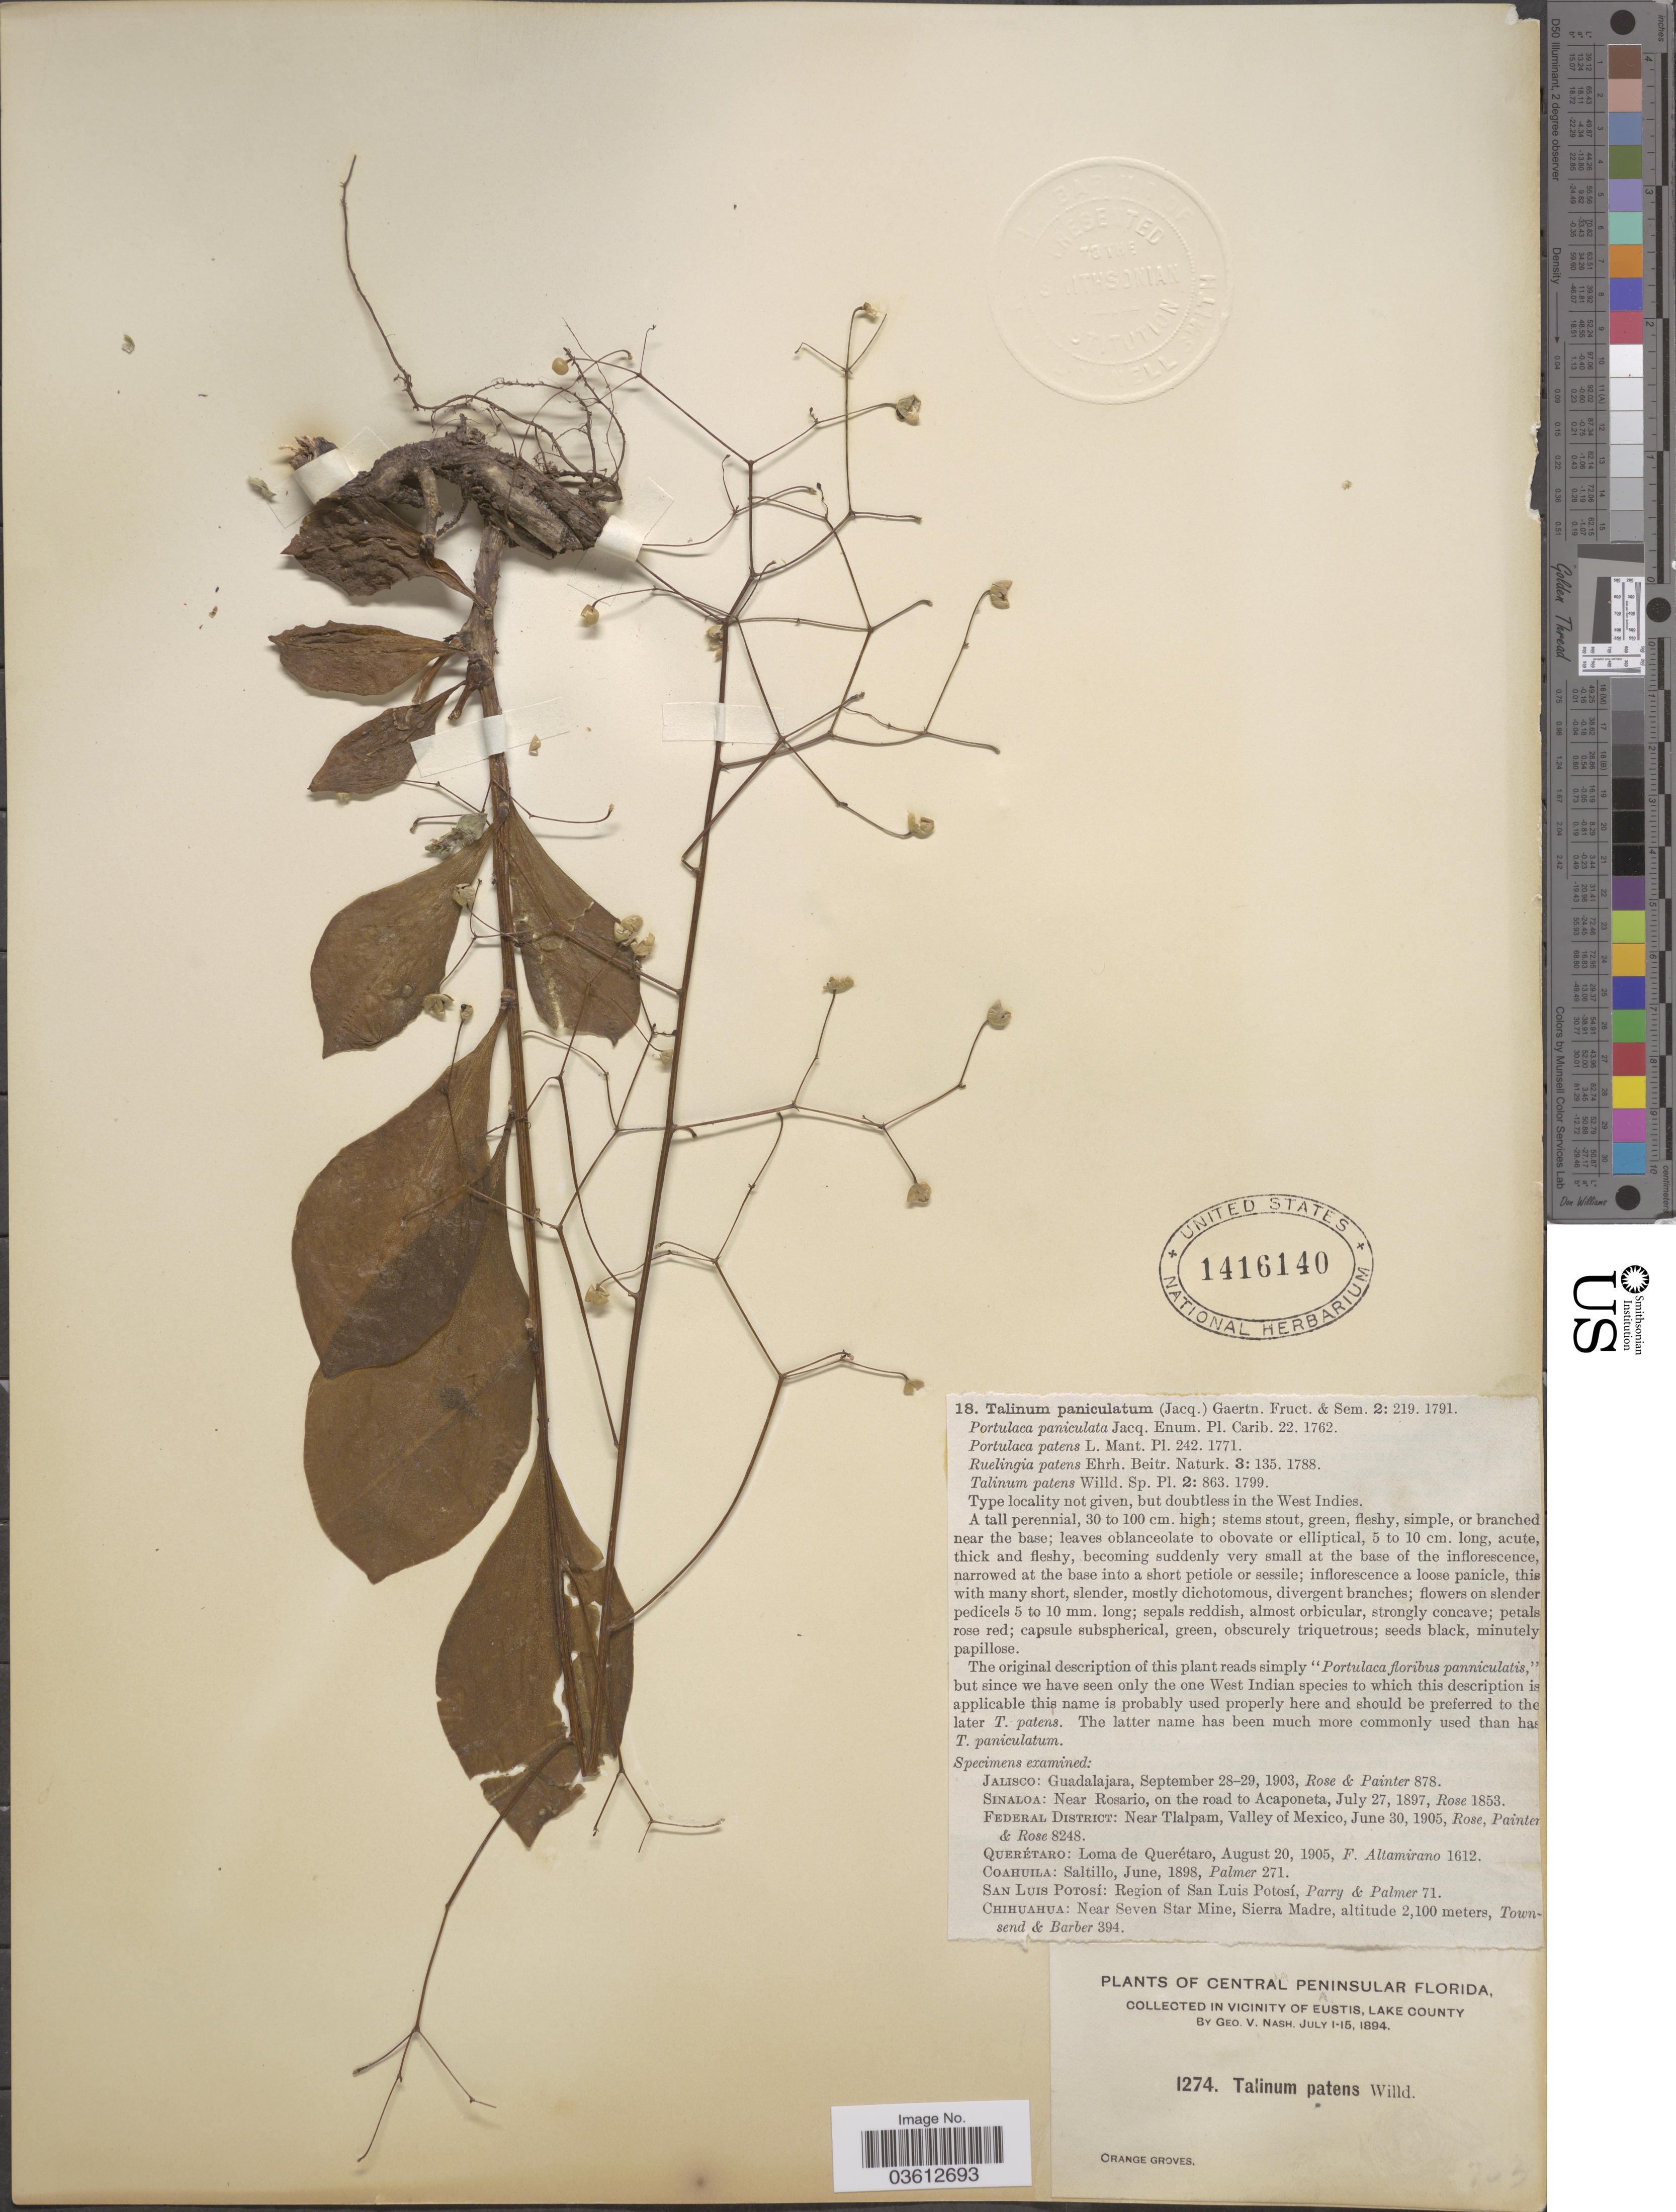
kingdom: Plantae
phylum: Tracheophyta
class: Magnoliopsida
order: Caryophyllales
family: Talinaceae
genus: Talinum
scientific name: Talinum paniculatum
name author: (Jacq.) Gaertn.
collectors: G. V. Nash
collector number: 1274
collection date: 1894-07-01/1894-07-15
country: United States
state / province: Florida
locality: Central Peninsular Florida. In vicinity of Eustis, Lake County. Orange Groves.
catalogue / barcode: US 1416140